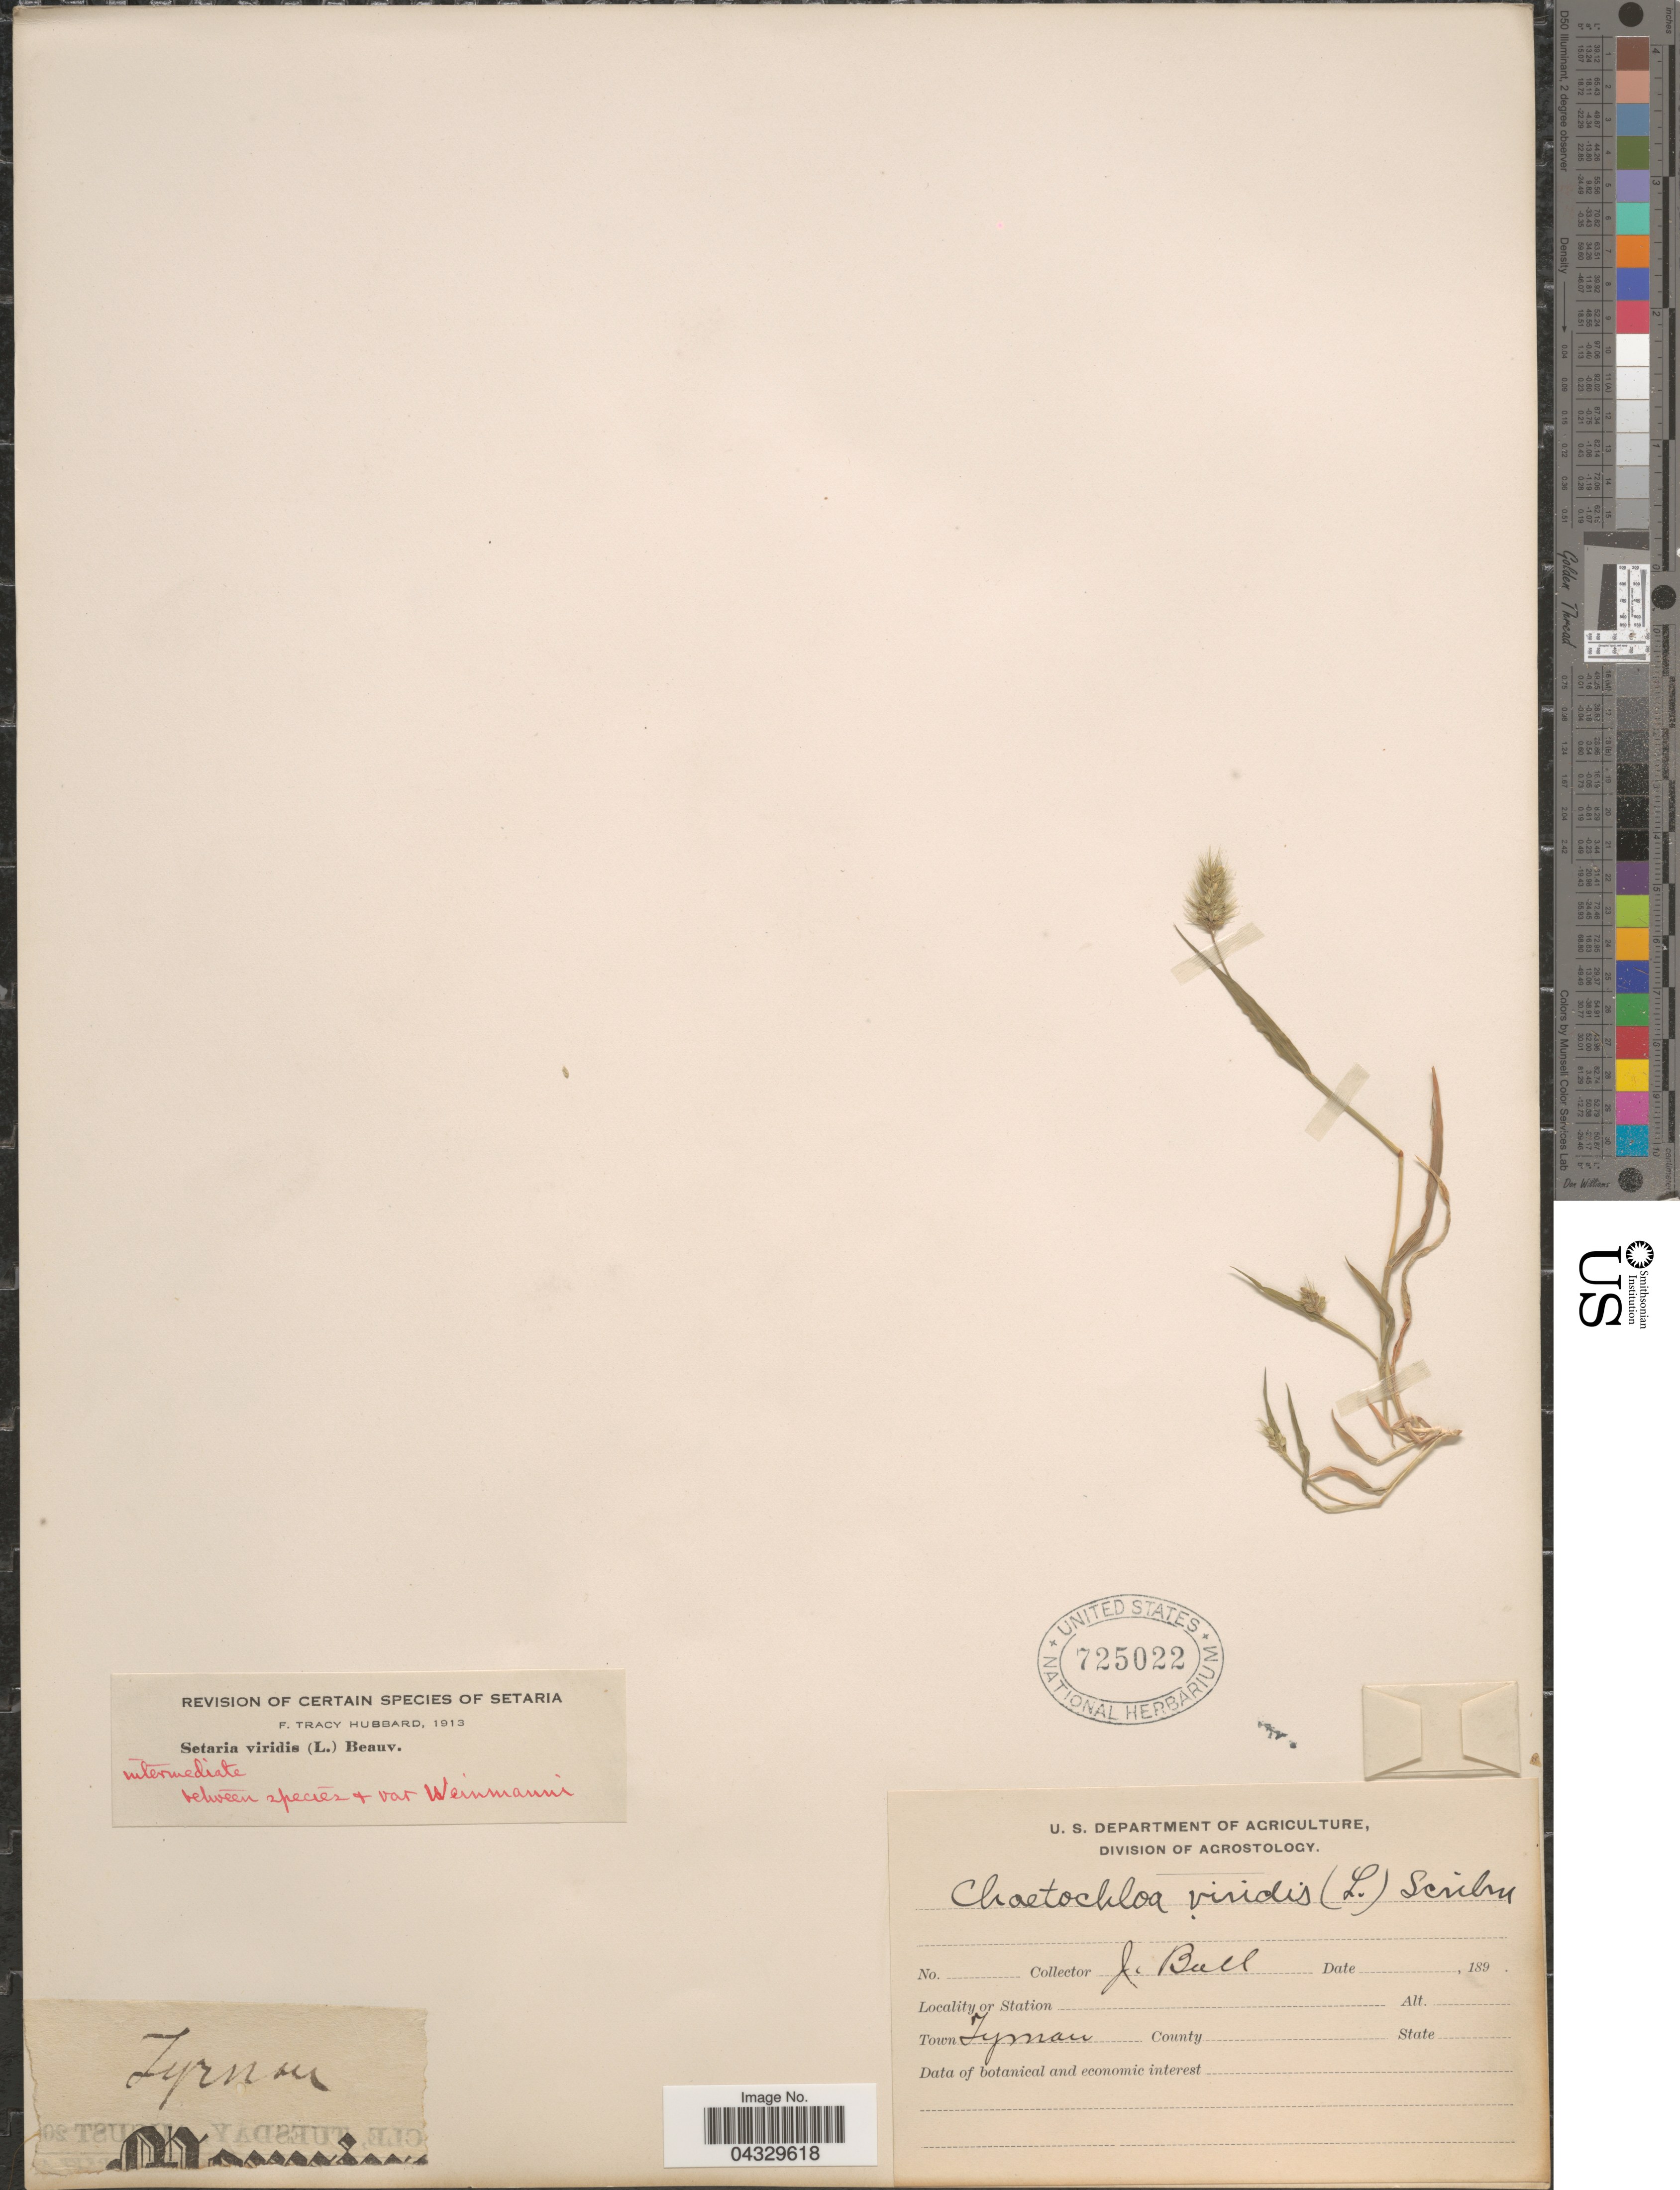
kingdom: Plantae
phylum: Tracheophyta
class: Liliopsida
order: Poales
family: Poaceae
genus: Setaria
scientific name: Setaria viridis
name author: (L.) P. Beauv.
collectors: J. Ball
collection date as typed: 189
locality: Town Tyman.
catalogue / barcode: US 725022